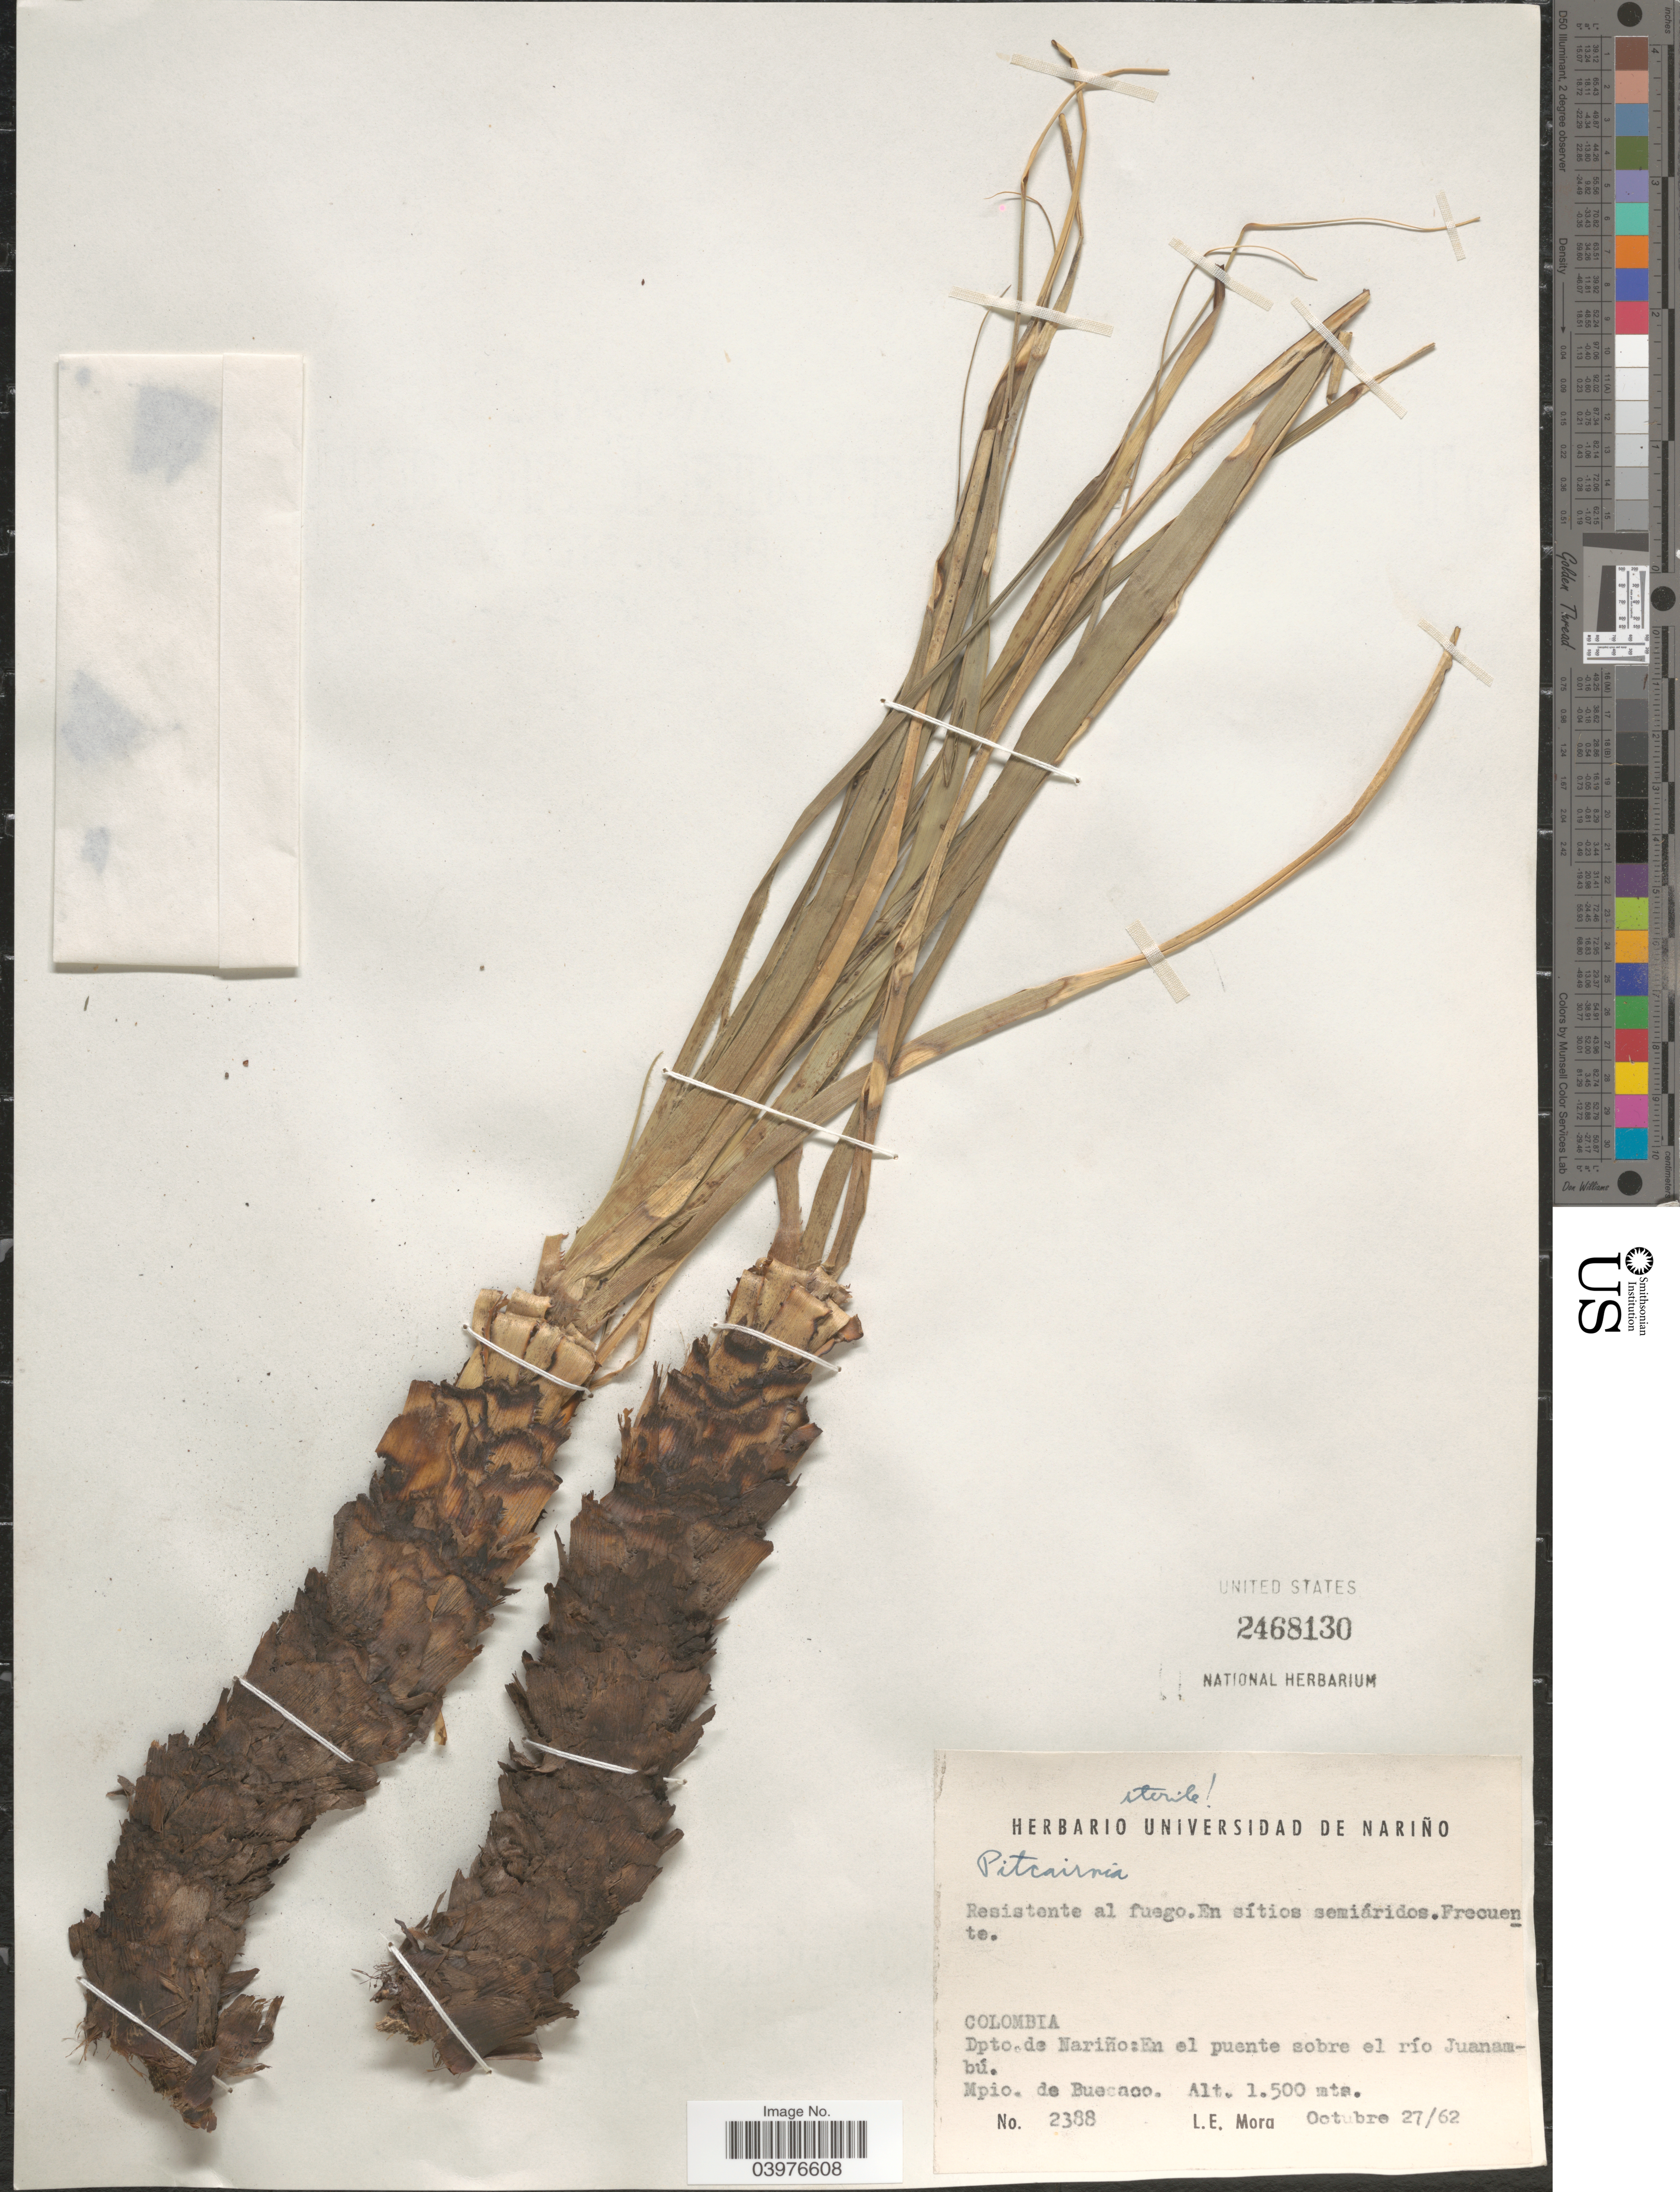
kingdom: Plantae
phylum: Tracheophyta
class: Liliopsida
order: Poales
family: Bromeliaceae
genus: Pitcairnia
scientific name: Pitcairnia sp.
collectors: L. Mora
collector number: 2388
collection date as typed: Transcribed d/m/y: 27/10/62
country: Colombia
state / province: Nariño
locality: Dpto. Nariño: En el puente sobre el río Juanambú. Mpio. de Buesaco.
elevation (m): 1500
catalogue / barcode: US 2468130